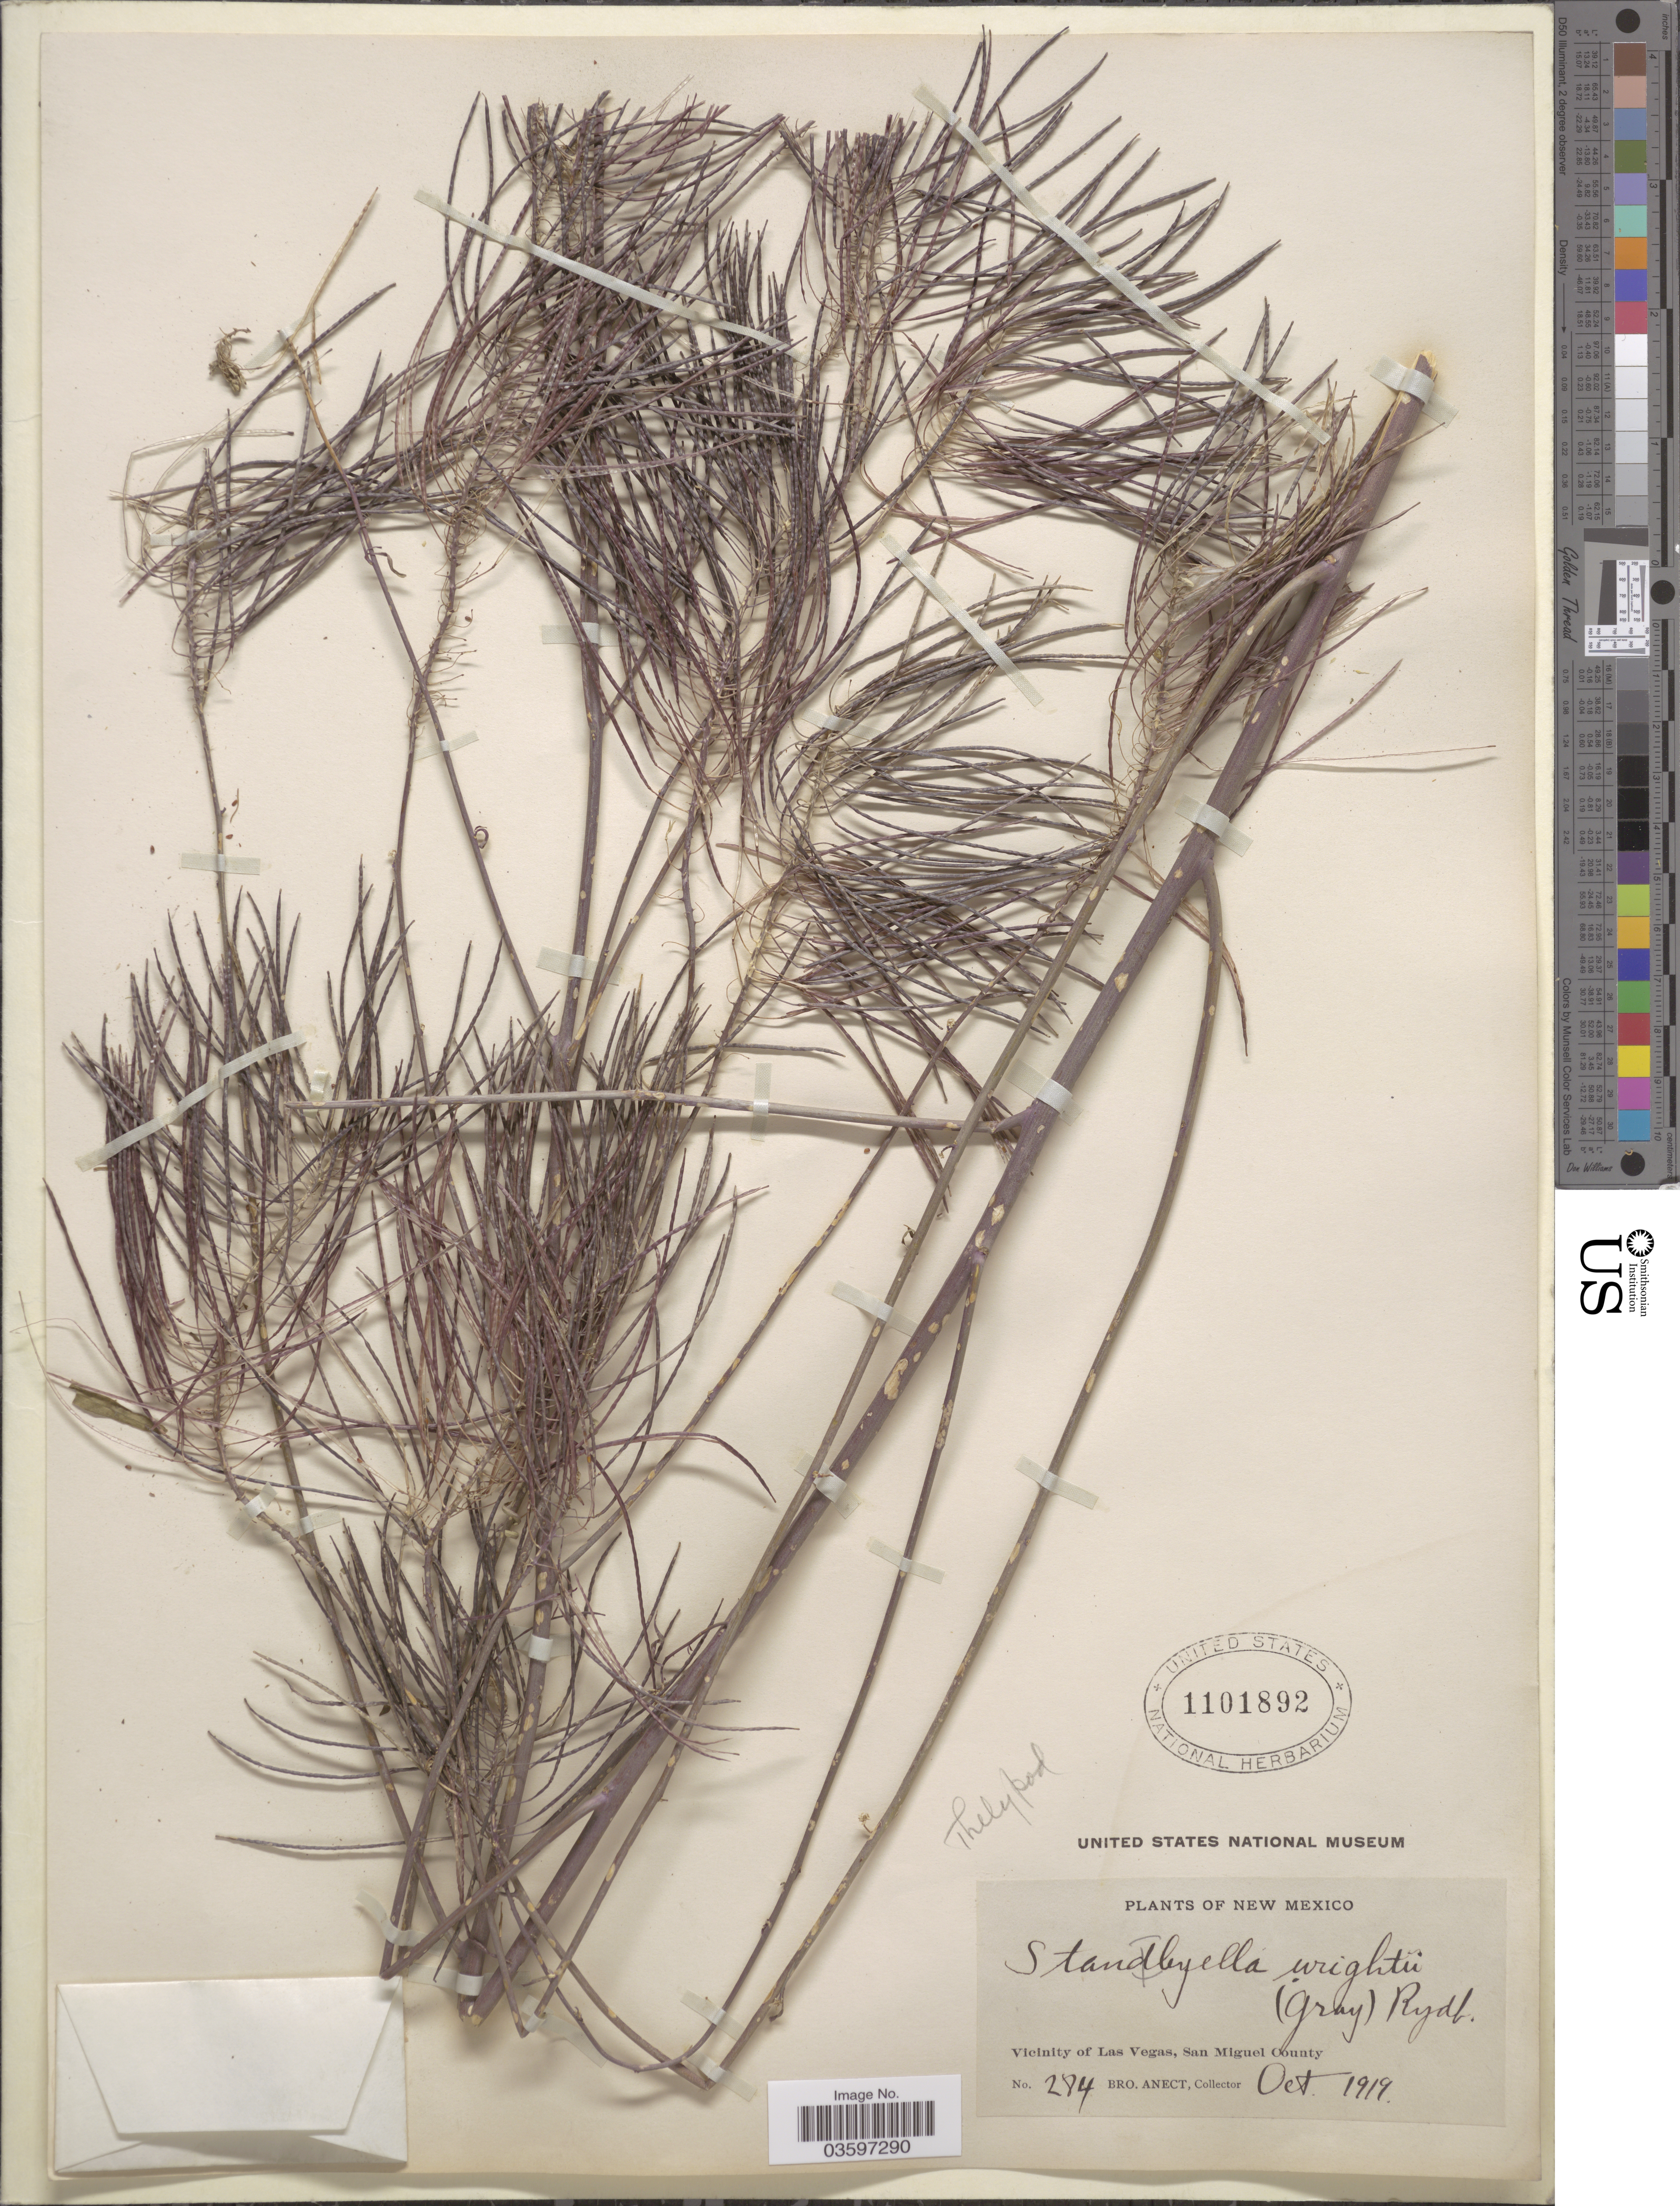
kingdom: Plantae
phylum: Tracheophyta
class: Magnoliopsida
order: Brassicales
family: Brassicaceae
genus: Stanleyella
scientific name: Stanleyella wrightii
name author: Rydb.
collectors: B. Anect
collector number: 284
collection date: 1919-10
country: United States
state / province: New Mexico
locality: Vicinity of Las Vegas, San Miguel County.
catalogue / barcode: US 1101892